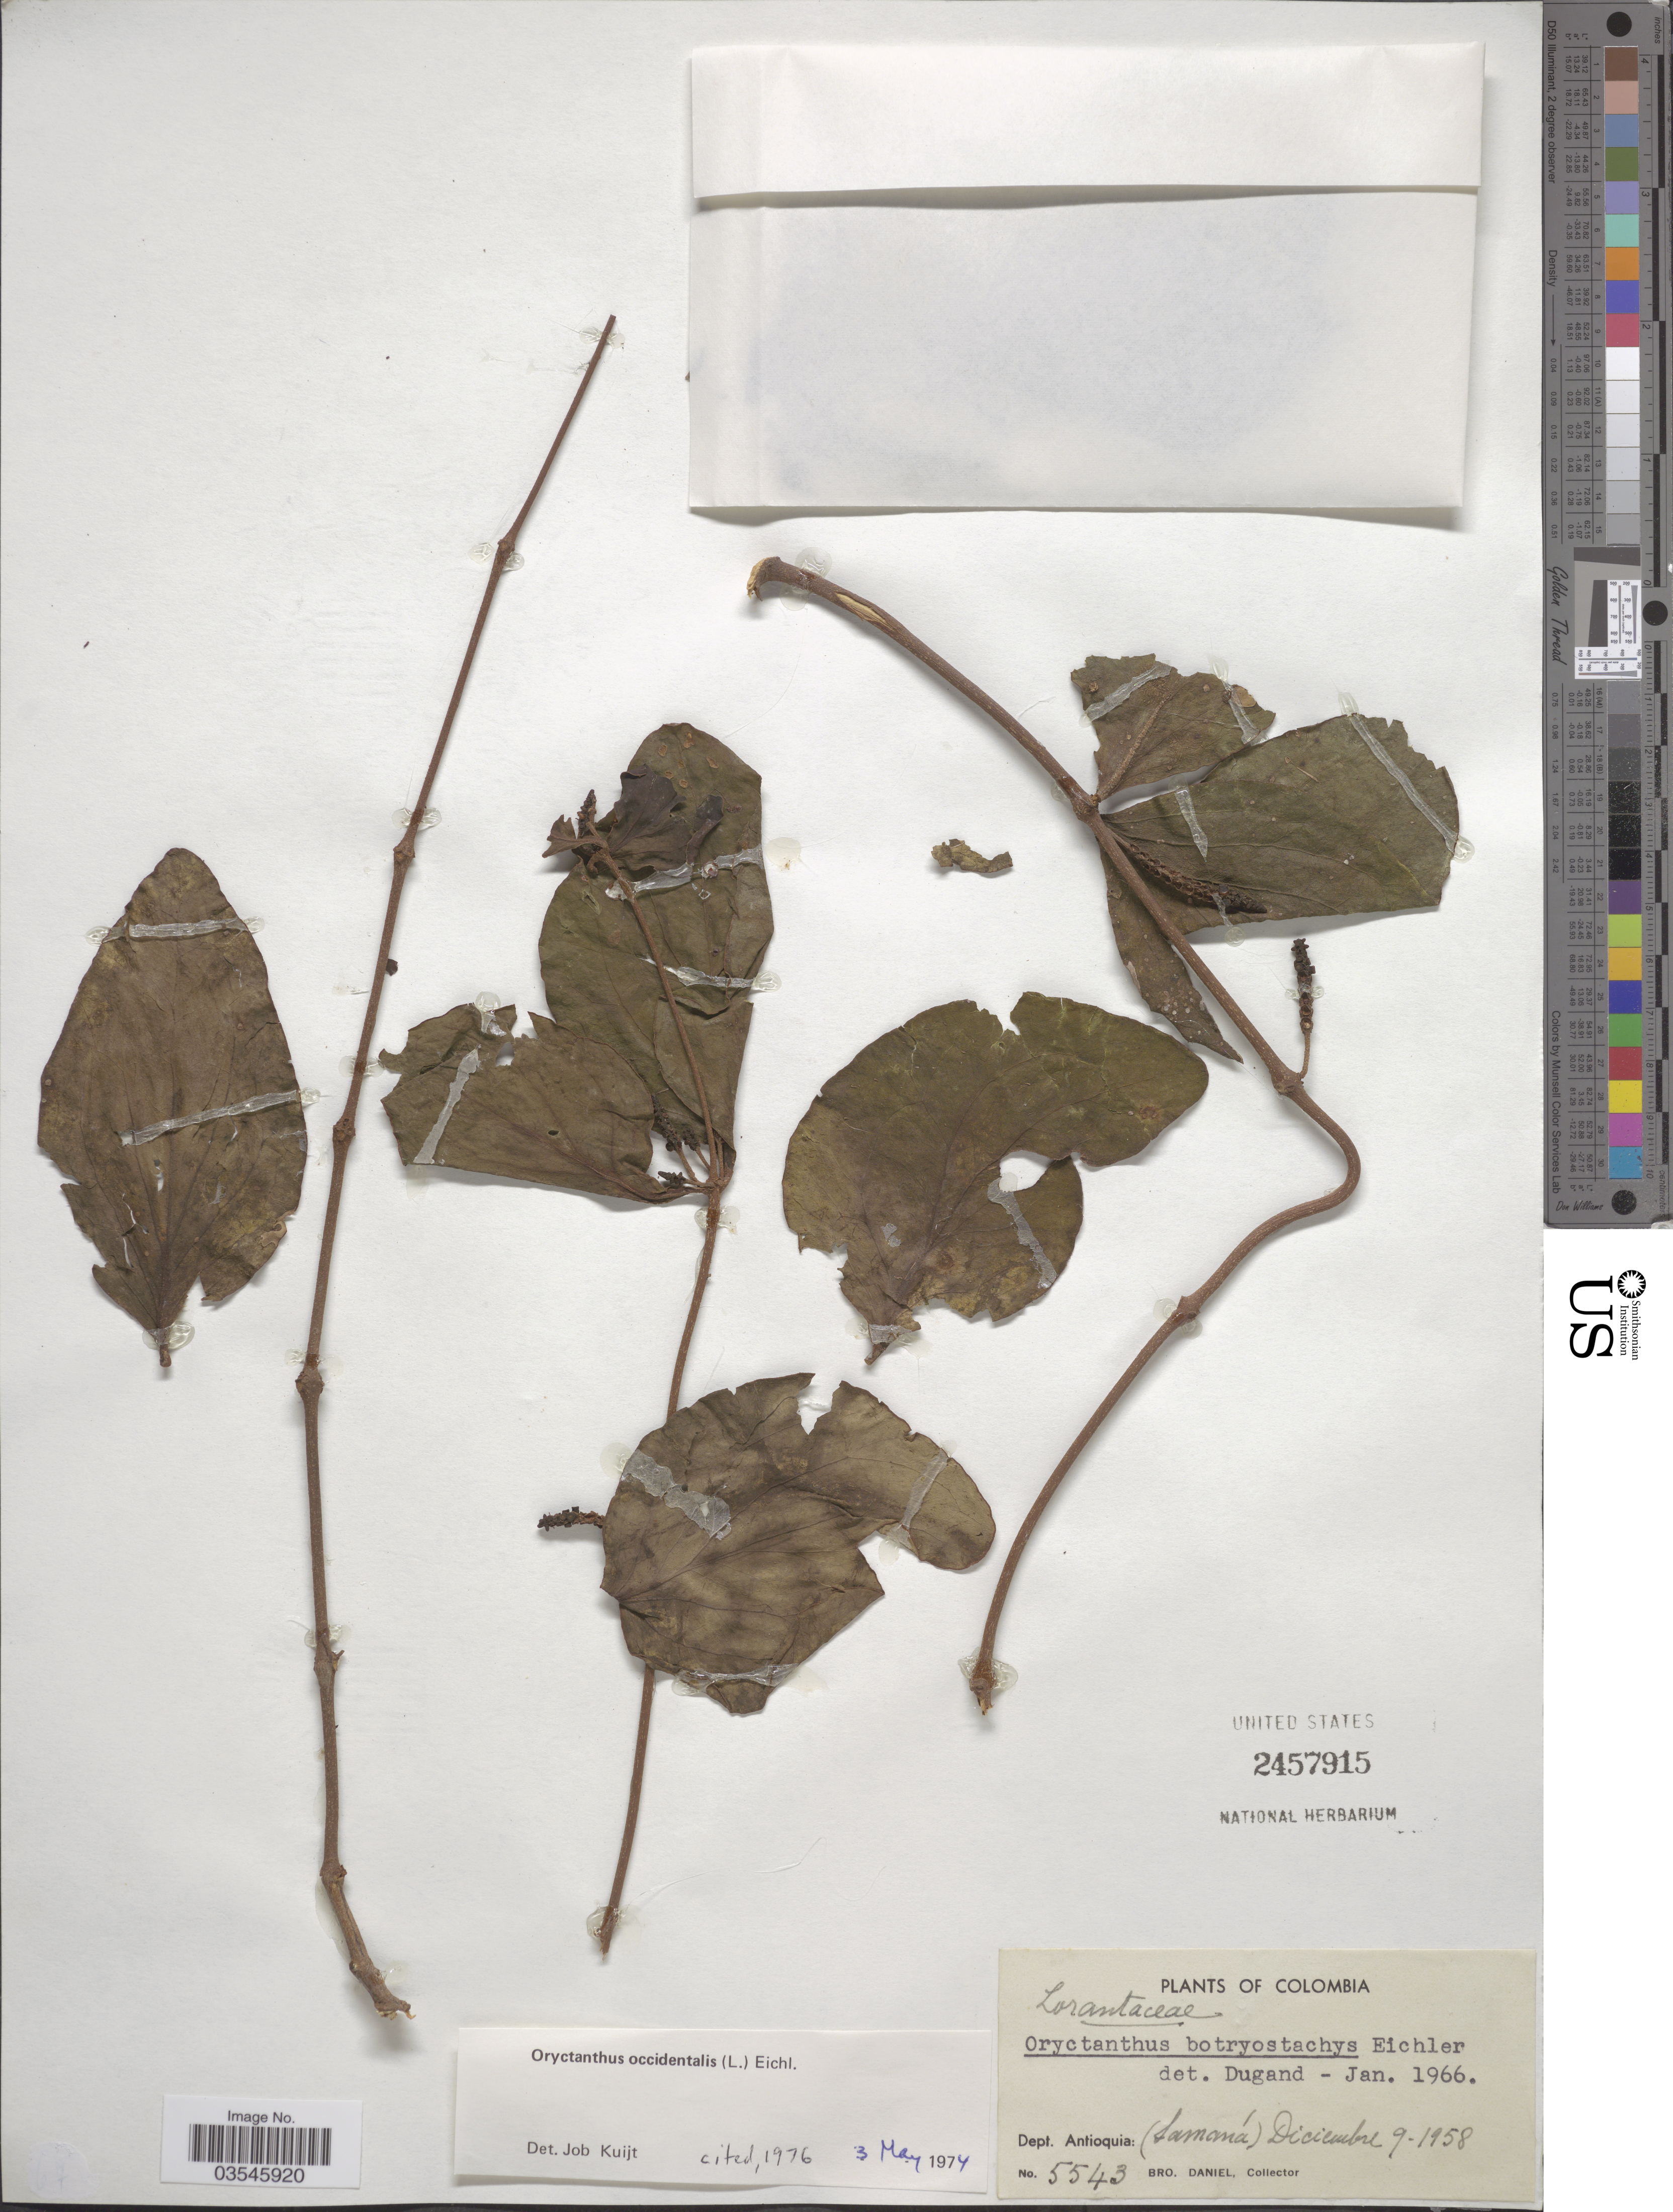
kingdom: Plantae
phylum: Tracheophyta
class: Magnoliopsida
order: Santalales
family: Loranthaceae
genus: Oryctanthus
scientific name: Oryctanthus occidentalis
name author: (L.) Eichler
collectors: Bro. Daniel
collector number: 5543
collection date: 1958-12-09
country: Colombia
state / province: Antioquia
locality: Dept. Antioquia: (Samaná).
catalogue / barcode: US 2457915